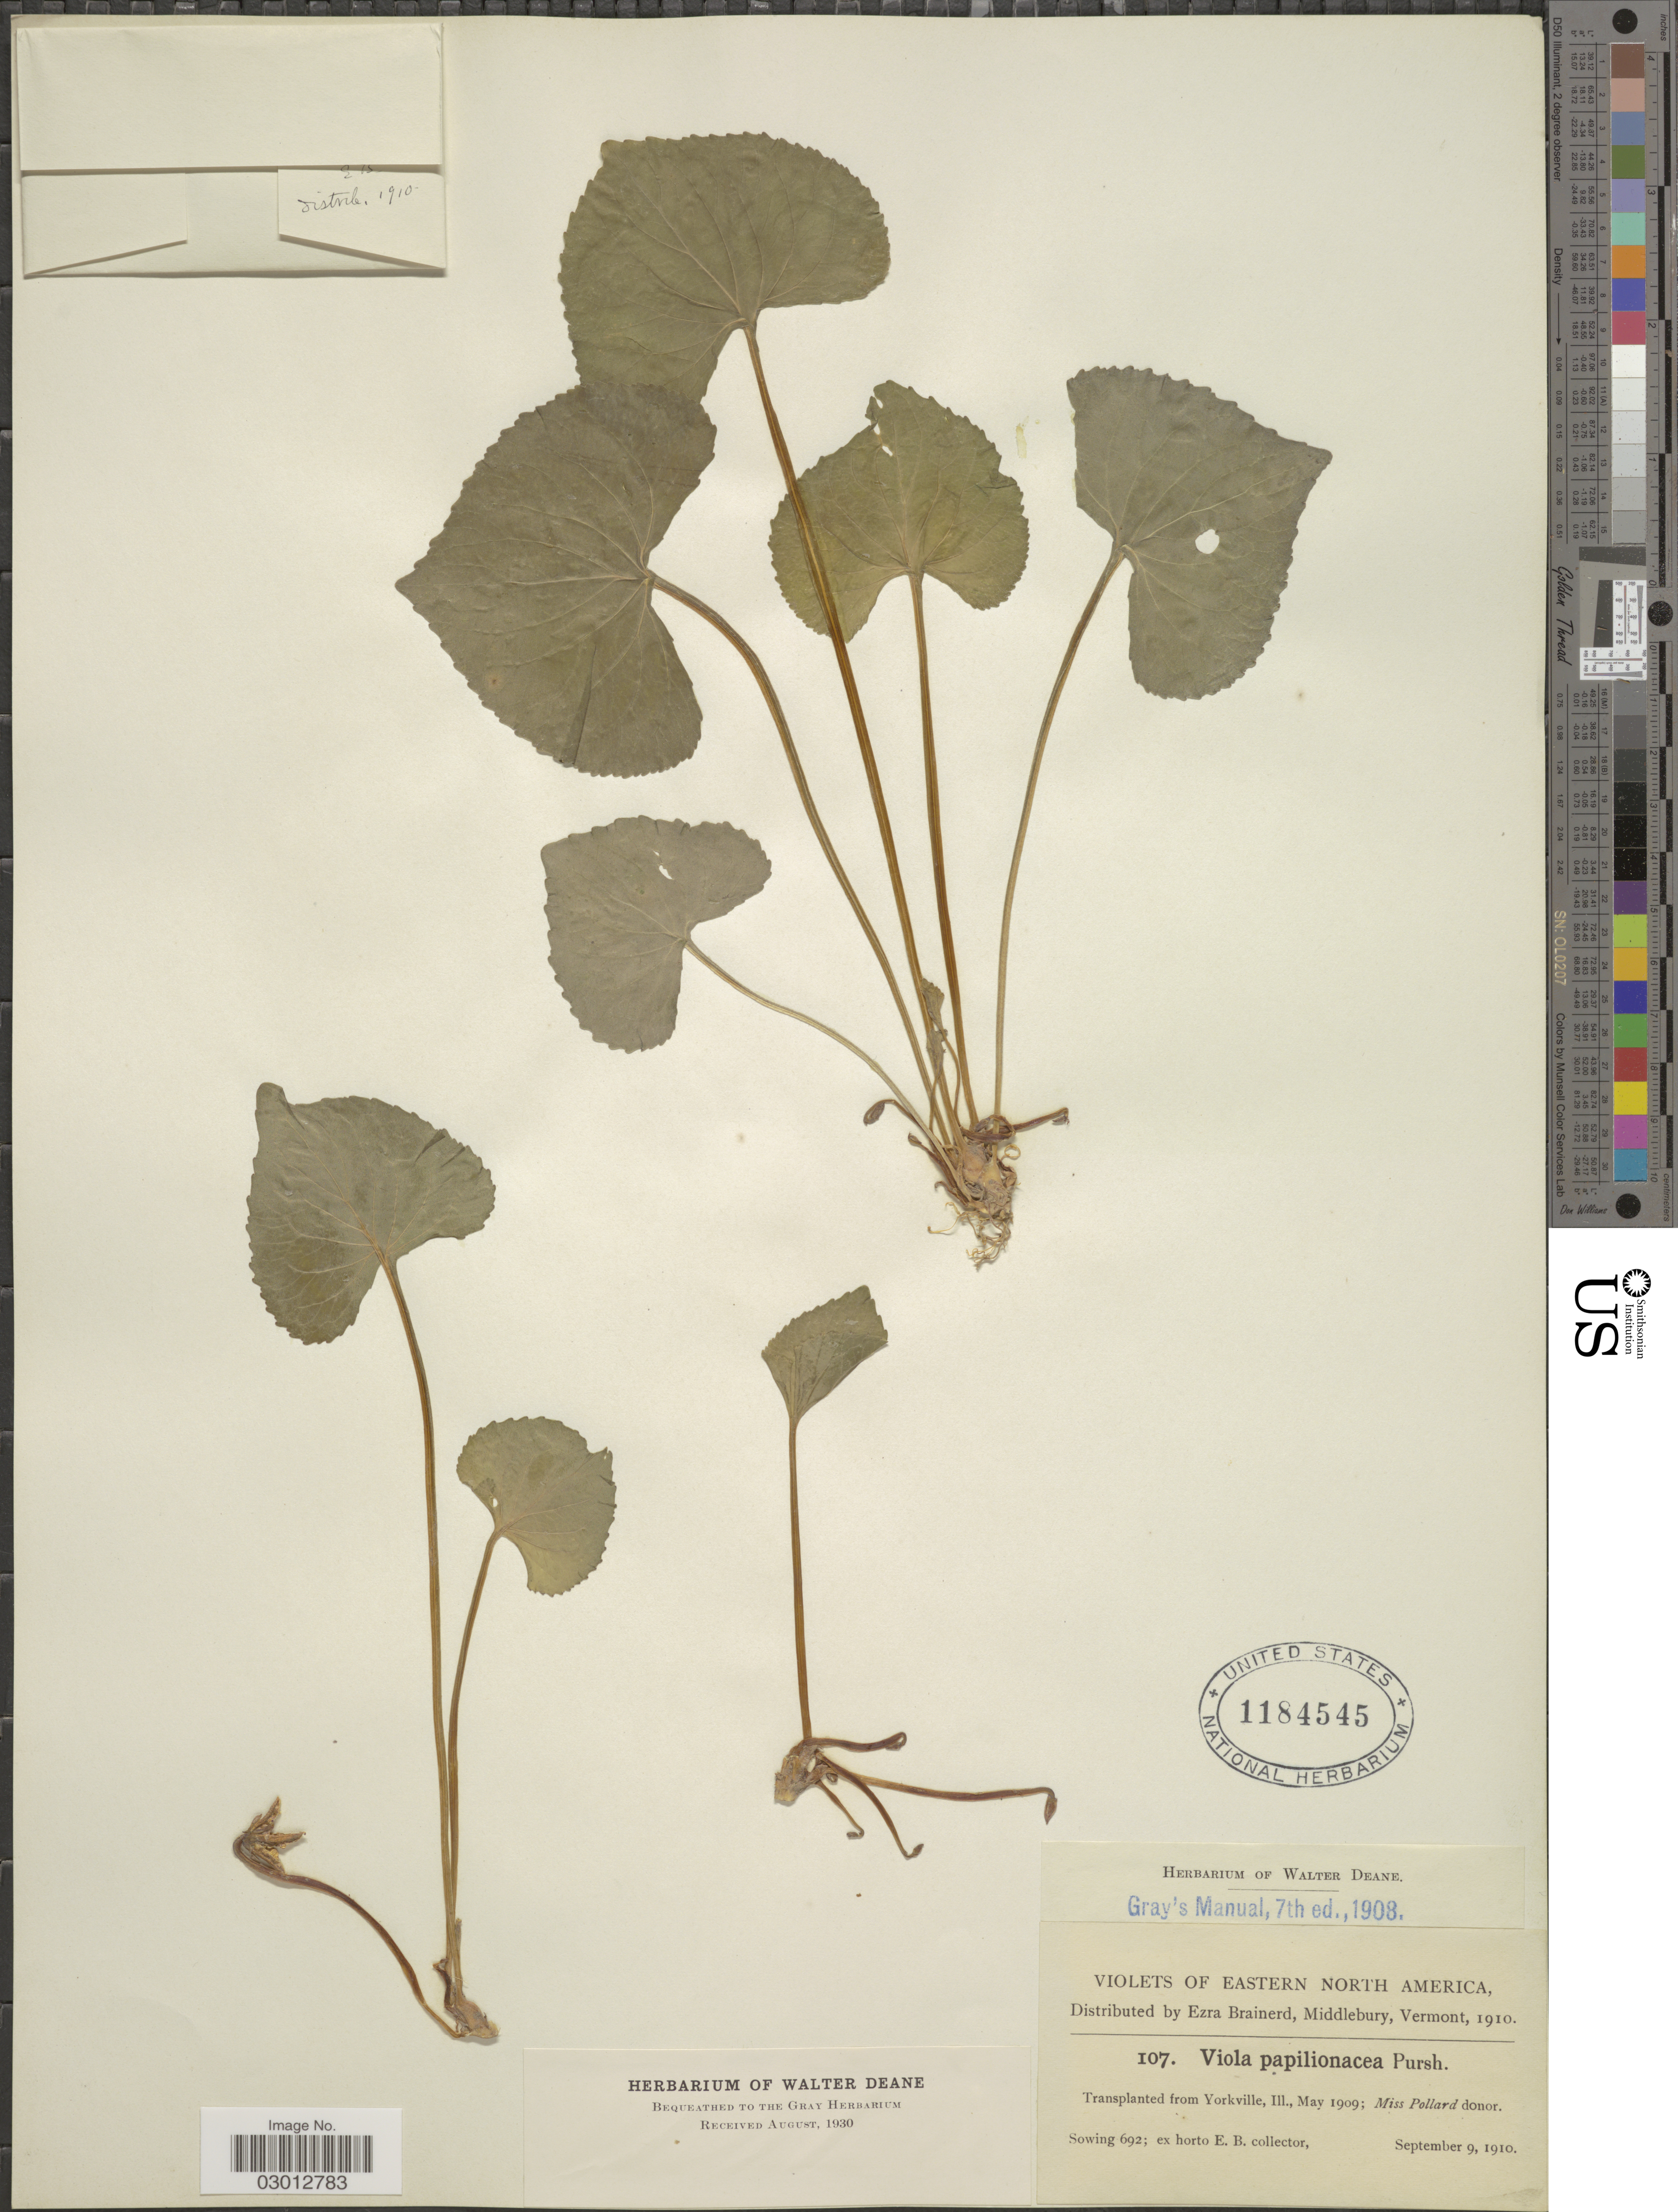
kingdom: Plantae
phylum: Tracheophyta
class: Magnoliopsida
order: Malpighiales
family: Violaceae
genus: Viola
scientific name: Viola papilionacea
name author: Pursh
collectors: ex herb. Ezra Brainerd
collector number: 107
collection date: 1910-09-09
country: United States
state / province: Illinois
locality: Eastern North America. Yorkville, Ill.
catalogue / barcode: US 1184545